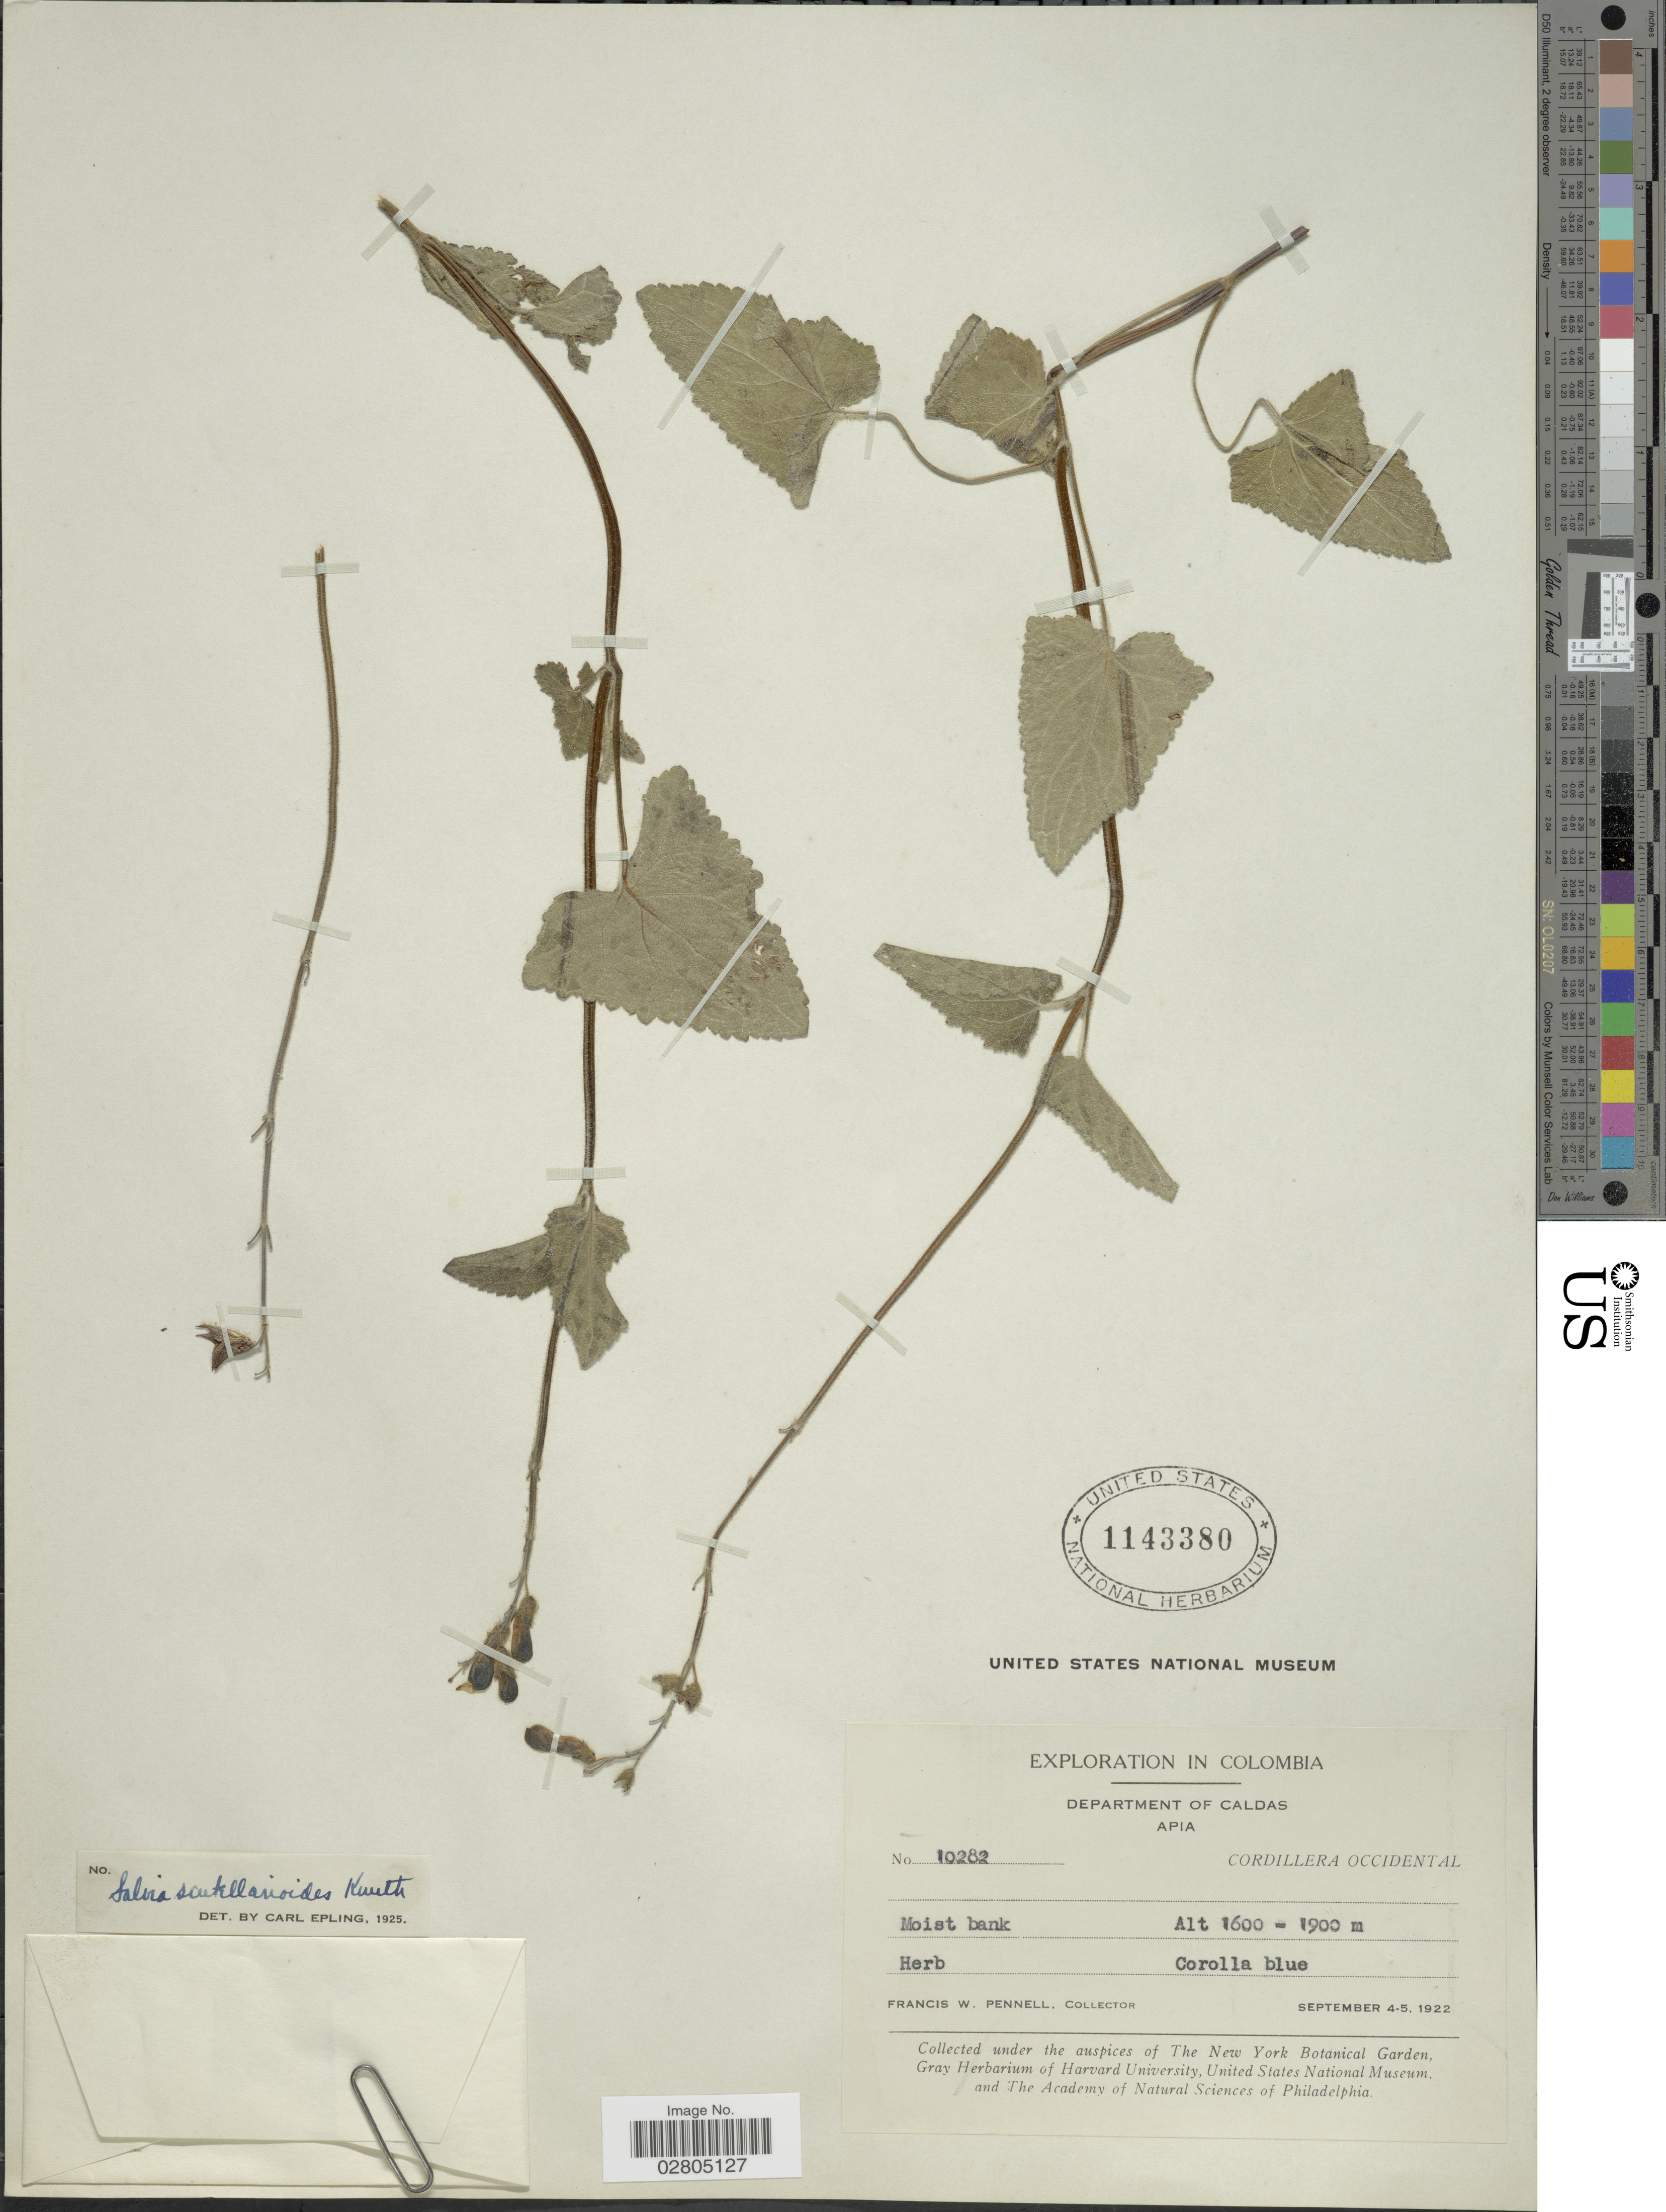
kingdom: Plantae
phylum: Tracheophyta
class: Magnoliopsida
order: Lamiales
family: Lamiaceae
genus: Salvia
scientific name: Salvia scutellarioides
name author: Kunth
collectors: F. W. Pennell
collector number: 10282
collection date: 1922-09-04/1922-09-05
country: Colombia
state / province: Caldas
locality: Departamento of Caldas, Apia, Cordillera Occidental.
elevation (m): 1600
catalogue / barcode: US 1143380